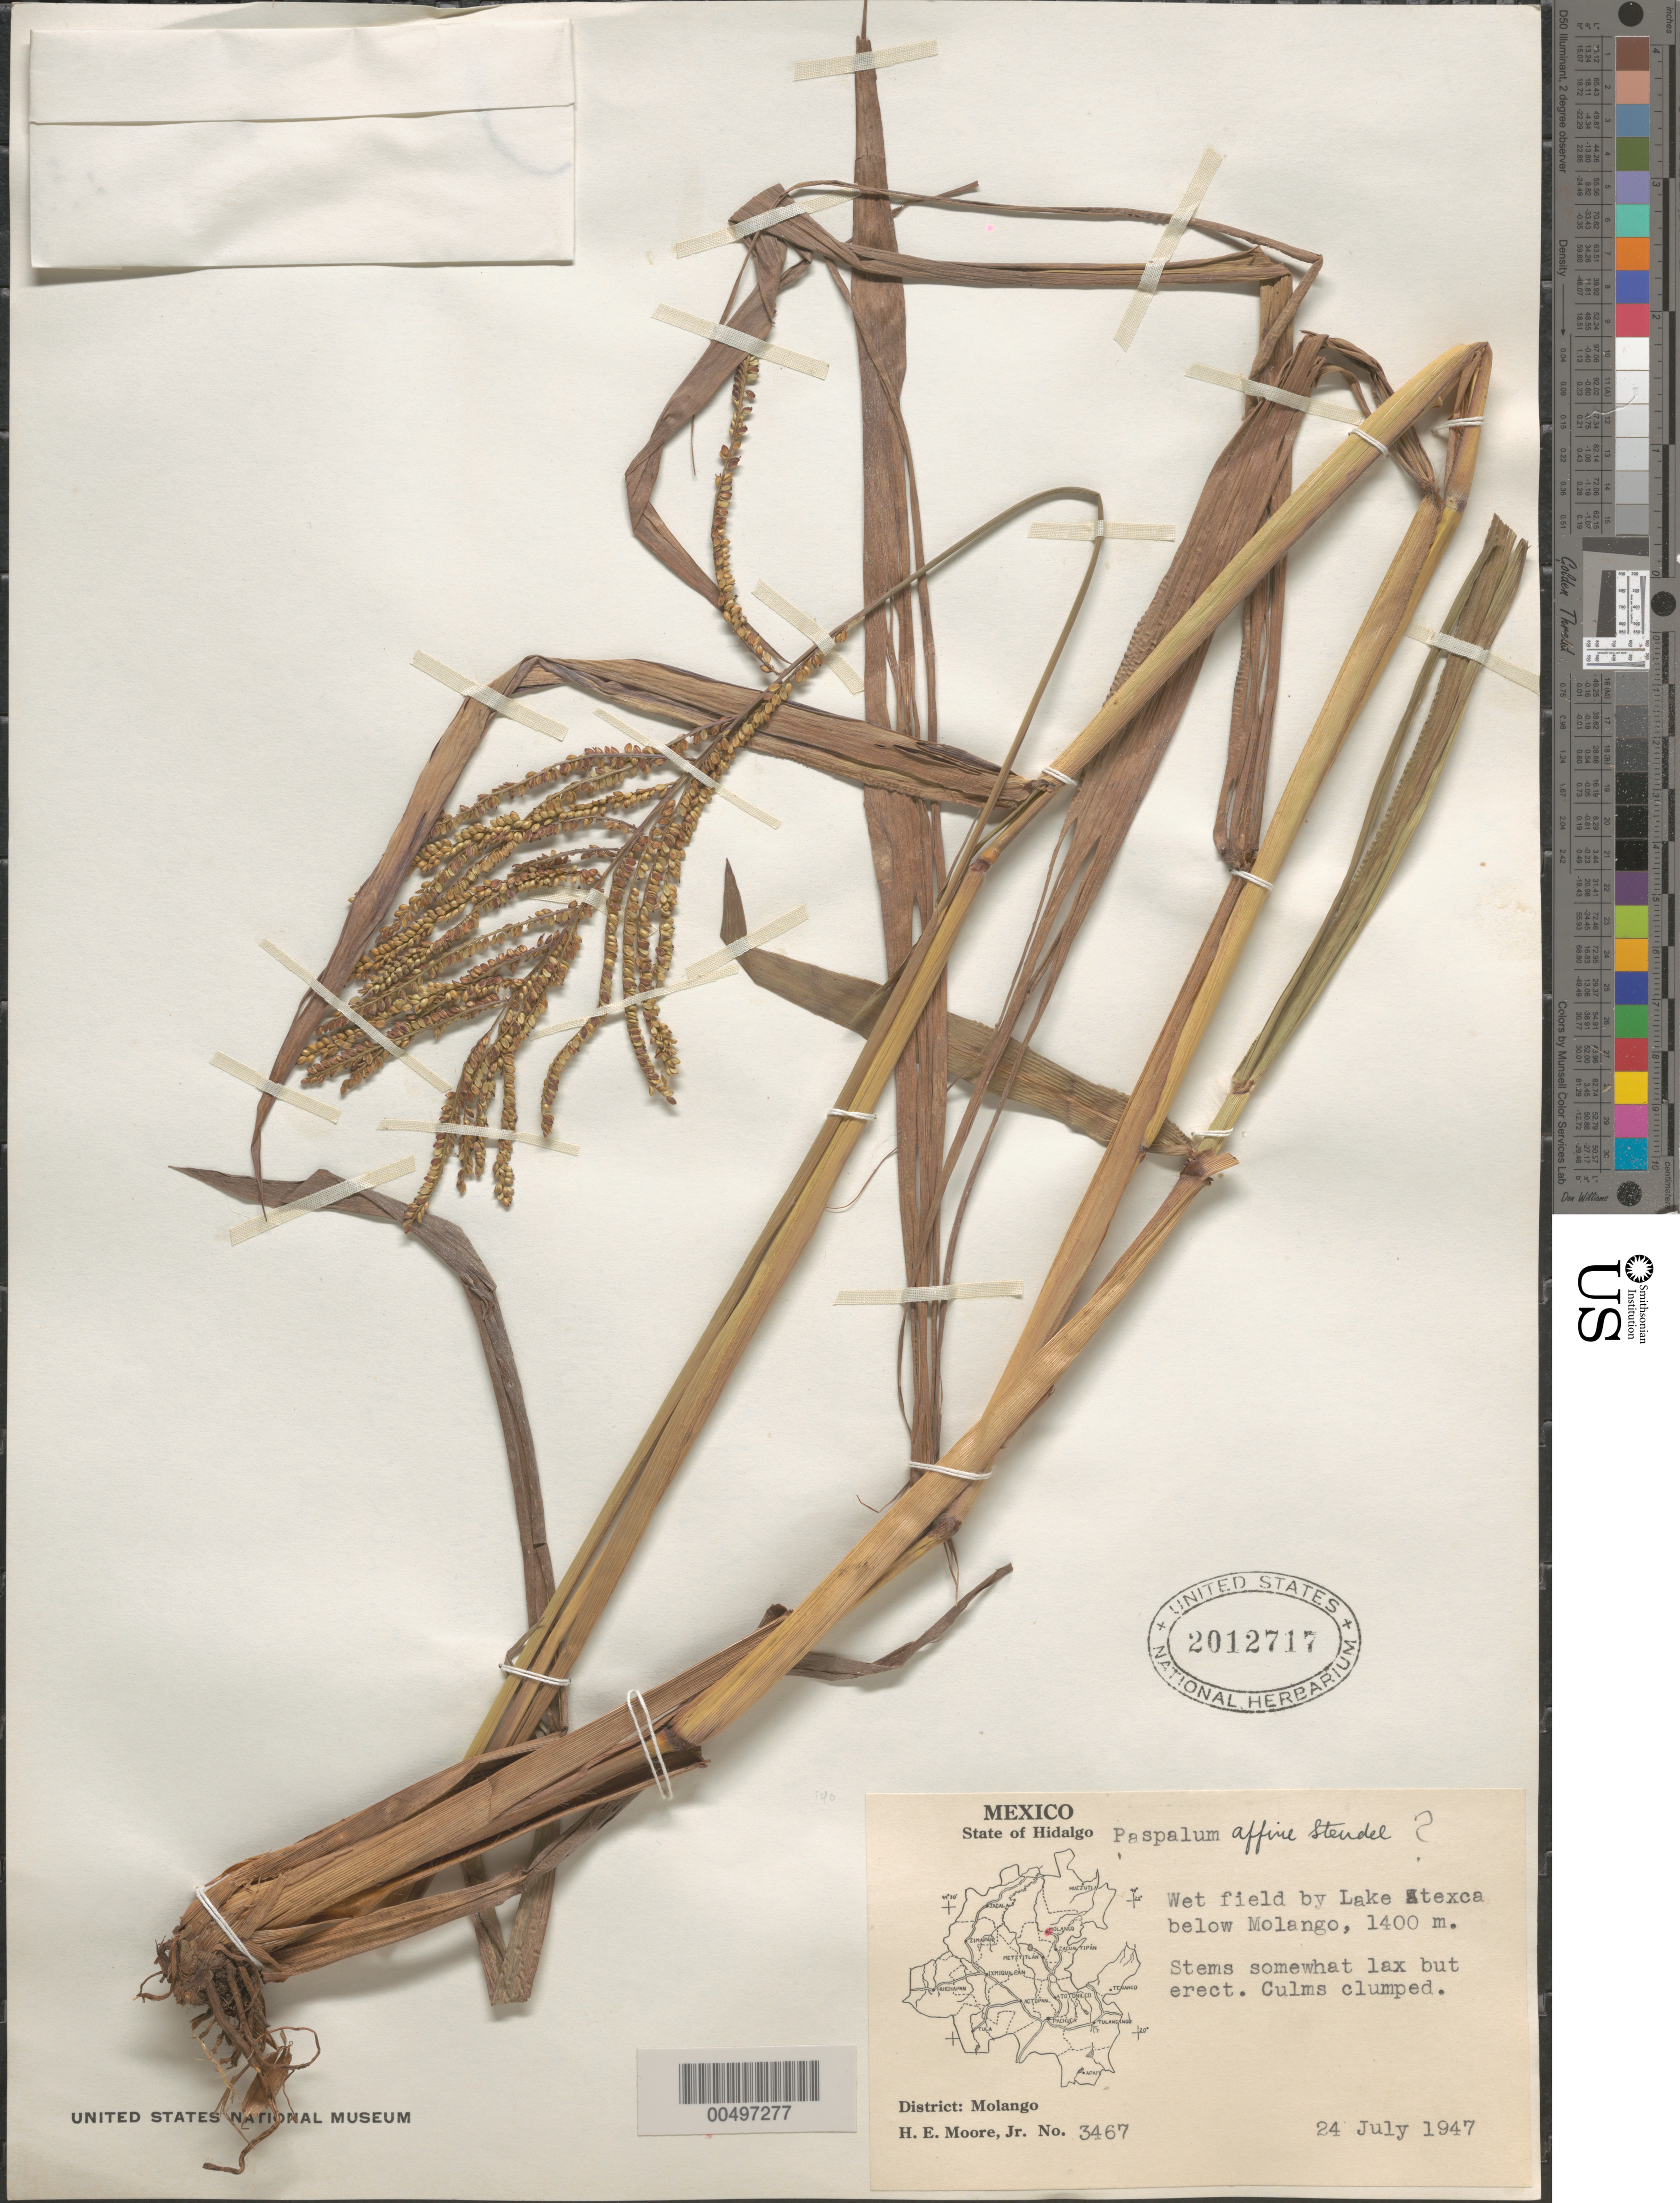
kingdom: Plantae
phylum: Tracheophyta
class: Liliopsida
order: Poales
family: Poaceae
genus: Paspalum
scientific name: Paspalum affine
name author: Steud.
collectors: H. E. Moore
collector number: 3467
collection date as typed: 24 Jul 1947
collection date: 1947-07-24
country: Mexico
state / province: Hidalgo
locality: By Lake Atexca below Molango, Dist: Molango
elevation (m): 1400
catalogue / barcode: US 2012717